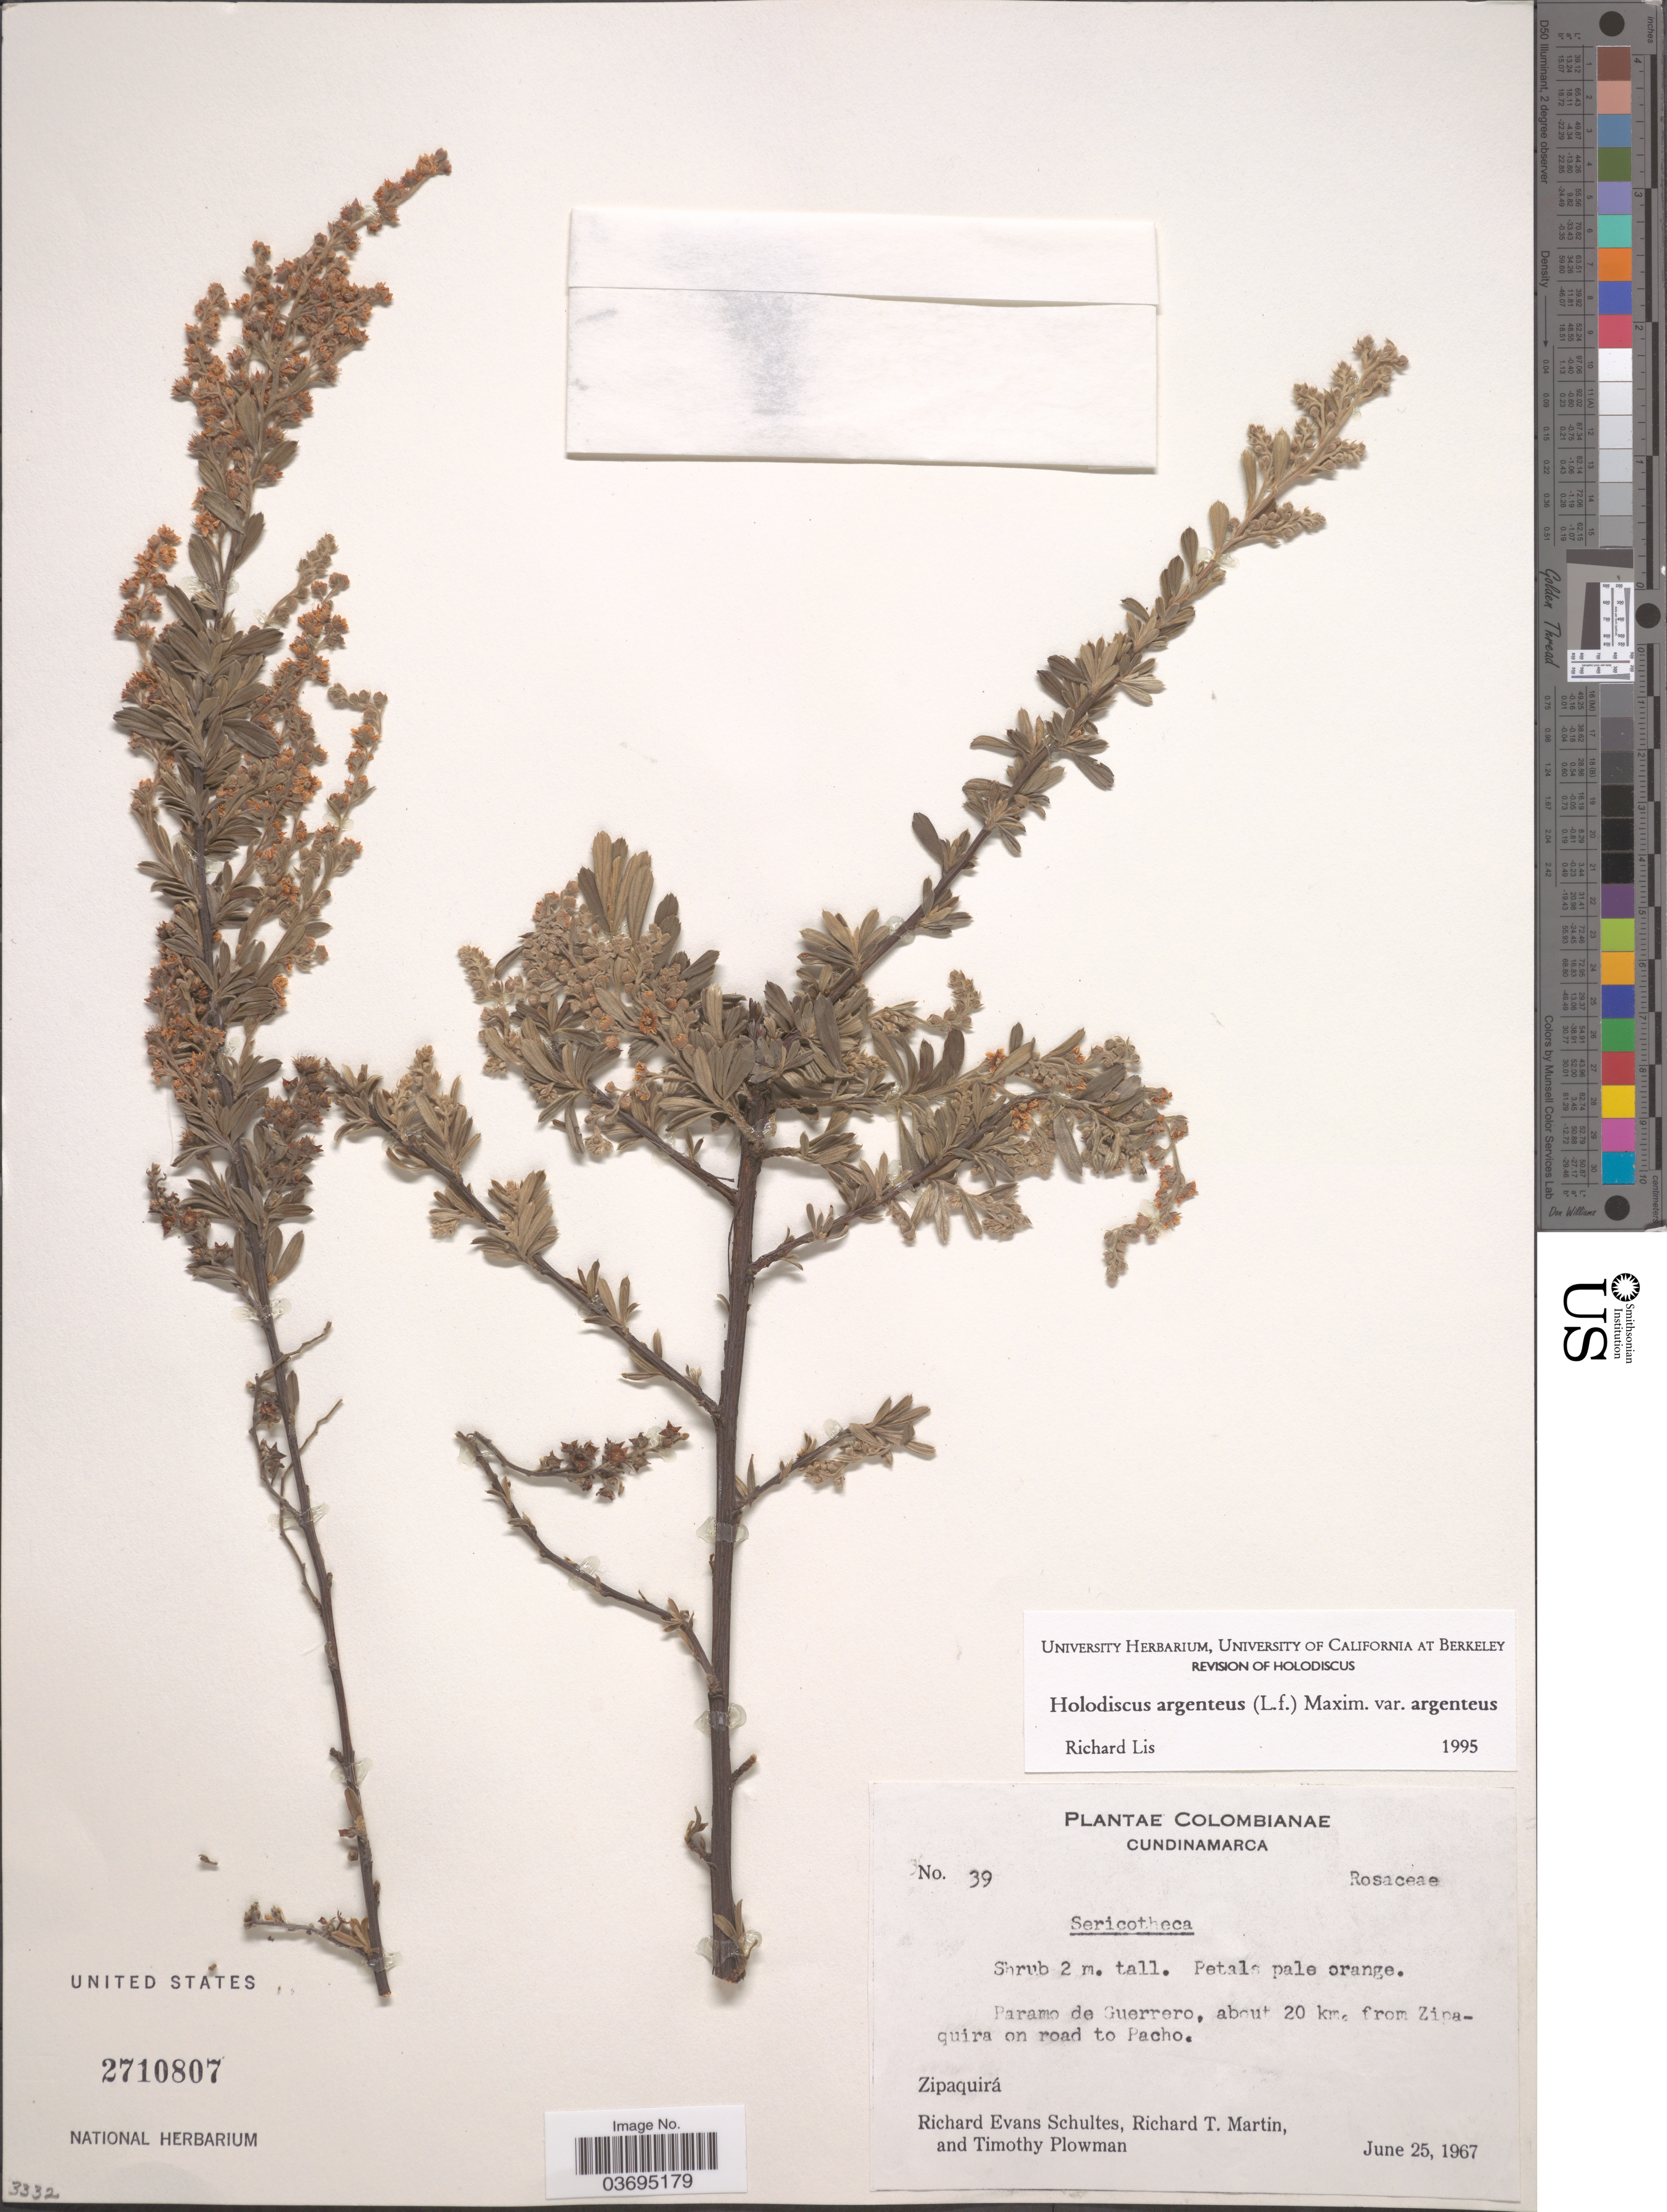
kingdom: Plantae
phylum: Tracheophyta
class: Magnoliopsida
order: Rosales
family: Rosaceae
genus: Holodiscus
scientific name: Holodiscus argenteus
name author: (L. f.) Maxim.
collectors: R. E. Schultes, R. T. Martin & T. Plowman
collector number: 39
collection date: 1967-06-25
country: Colombia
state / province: Cundinamarca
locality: Paramo de Guerrero, about 20 km. from Zipaquira on road to Pacho. Zipaquirá.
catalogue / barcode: US 2710807